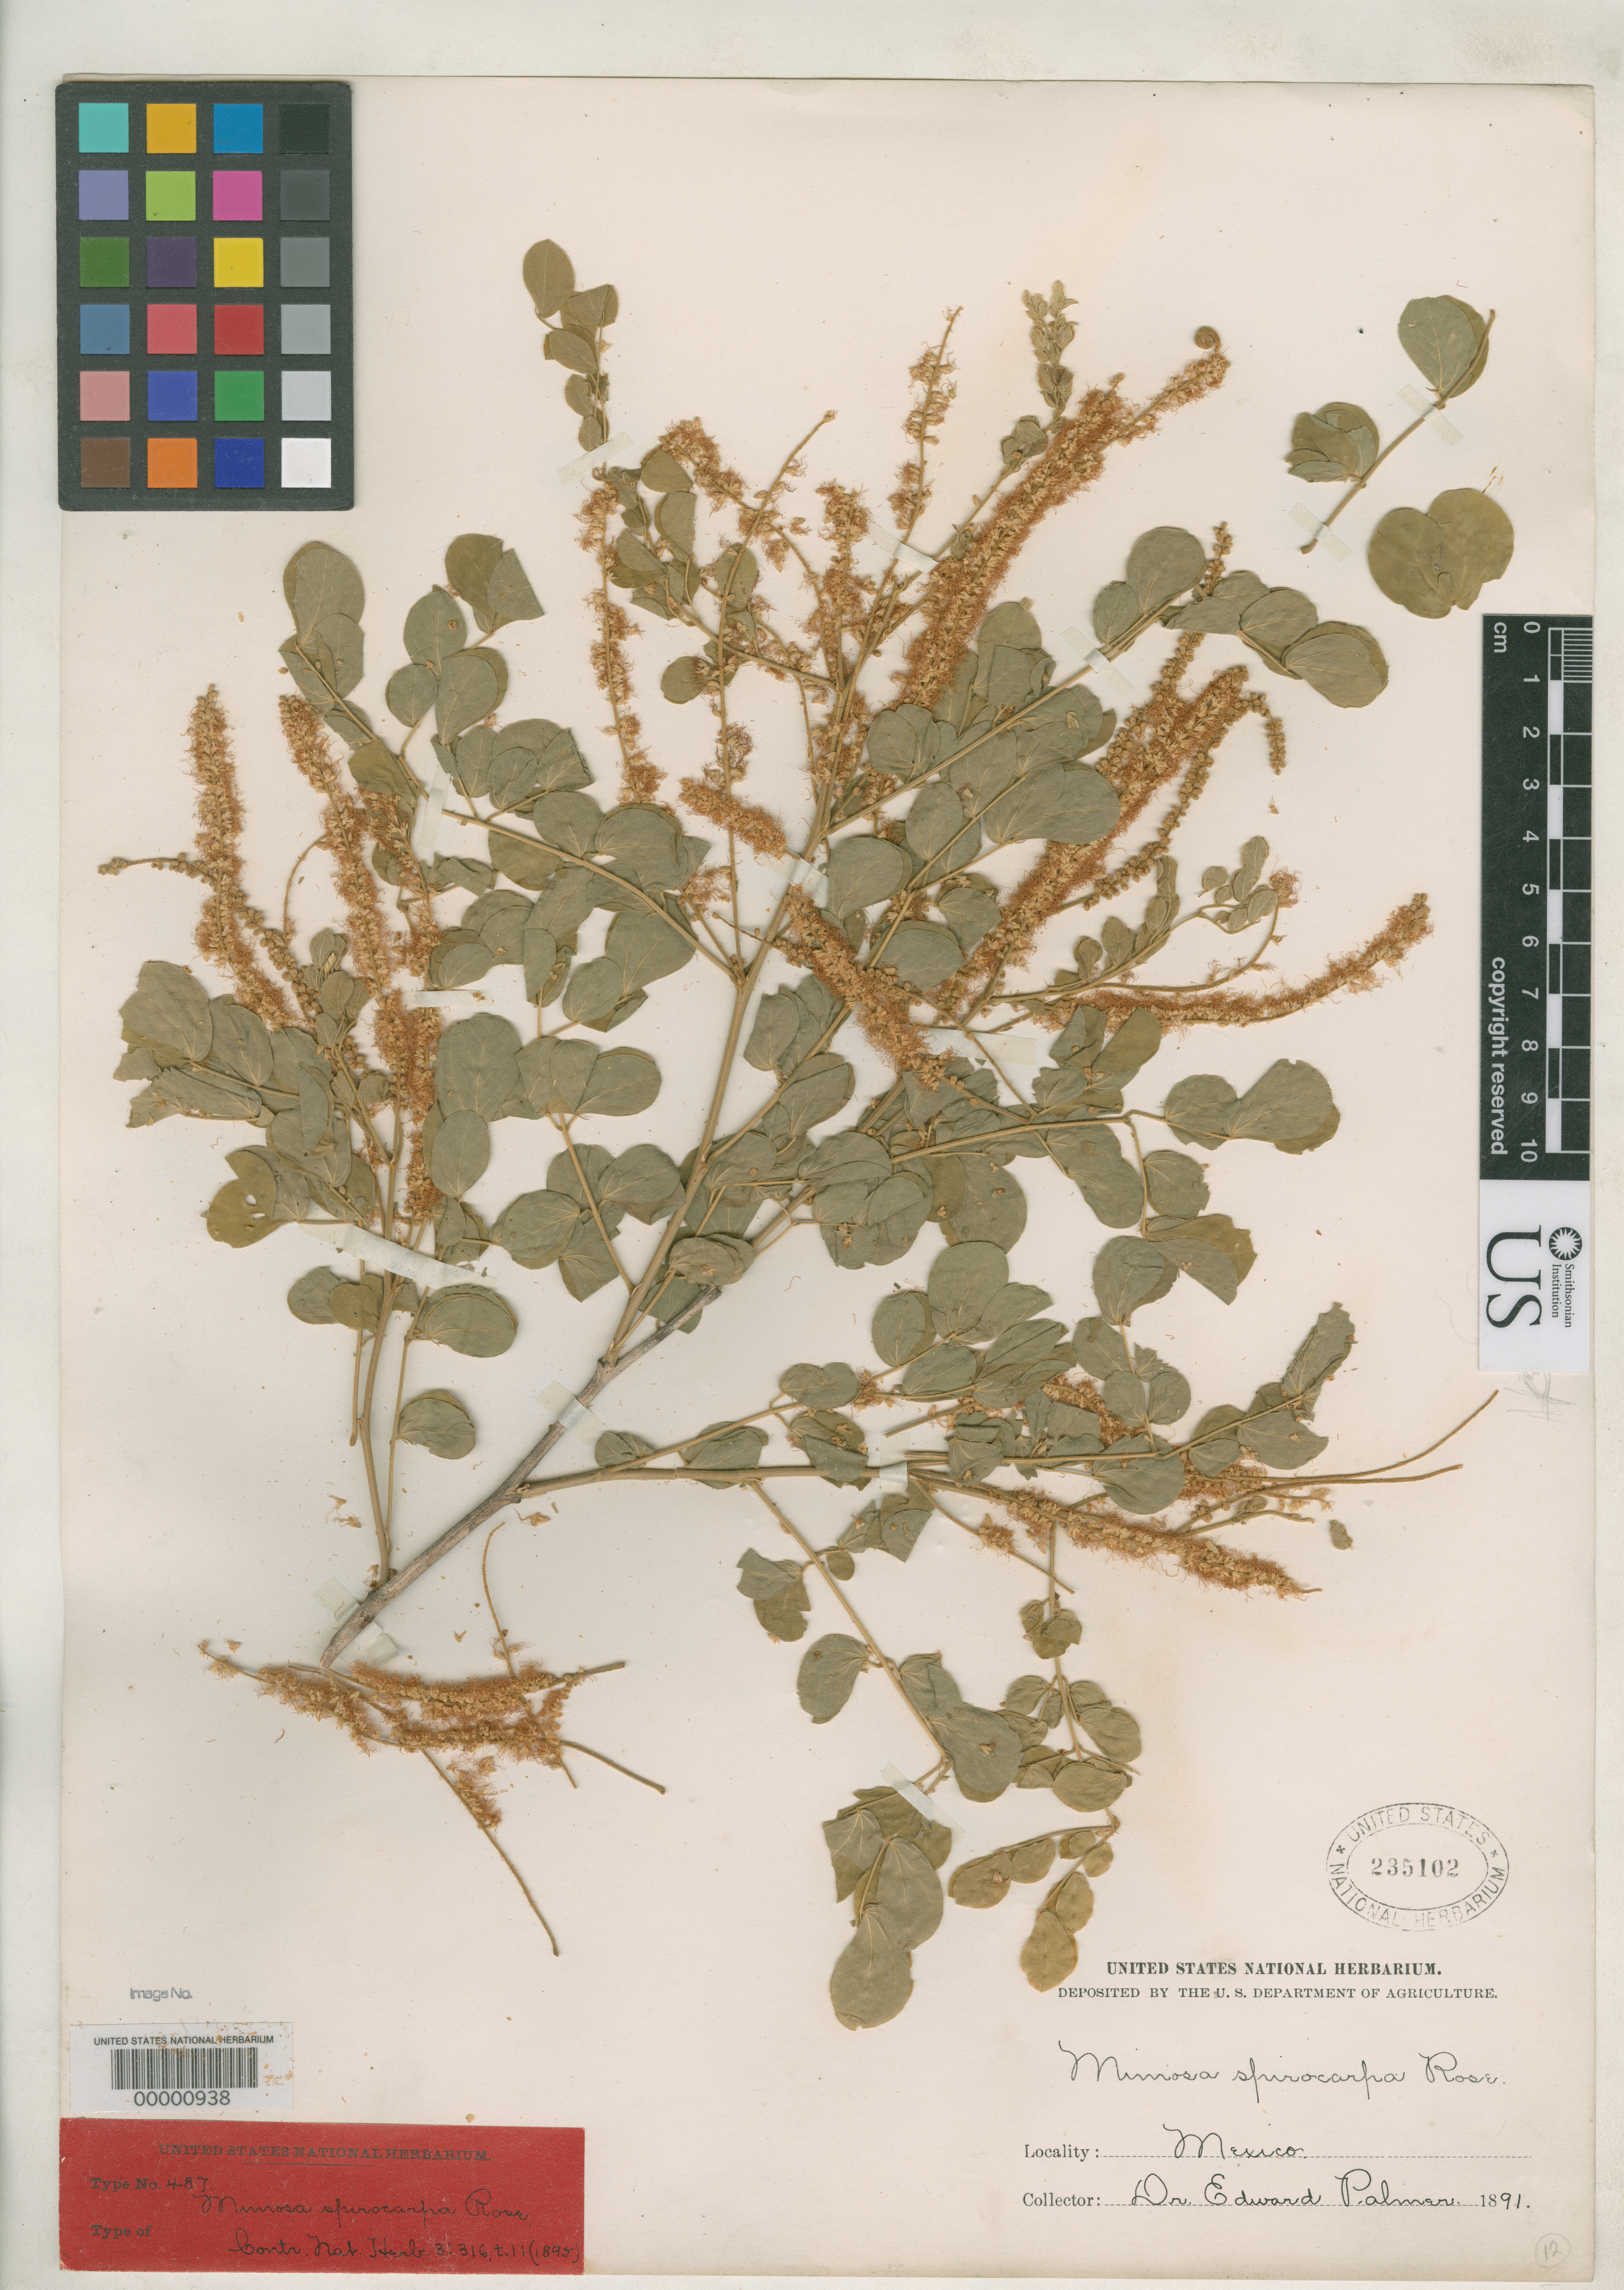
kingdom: Plantae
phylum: Tracheophyta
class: Magnoliopsida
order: Fabales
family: Fabaceae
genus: Mimosa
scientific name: Mimosa spirocarpa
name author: Rose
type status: Syntype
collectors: E. Palmer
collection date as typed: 25 Oct 1891 to 18 Nov 1891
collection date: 1891-10-25/1891-11-18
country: Mexico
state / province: Sinaloa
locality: Culiacan.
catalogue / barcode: US 235102